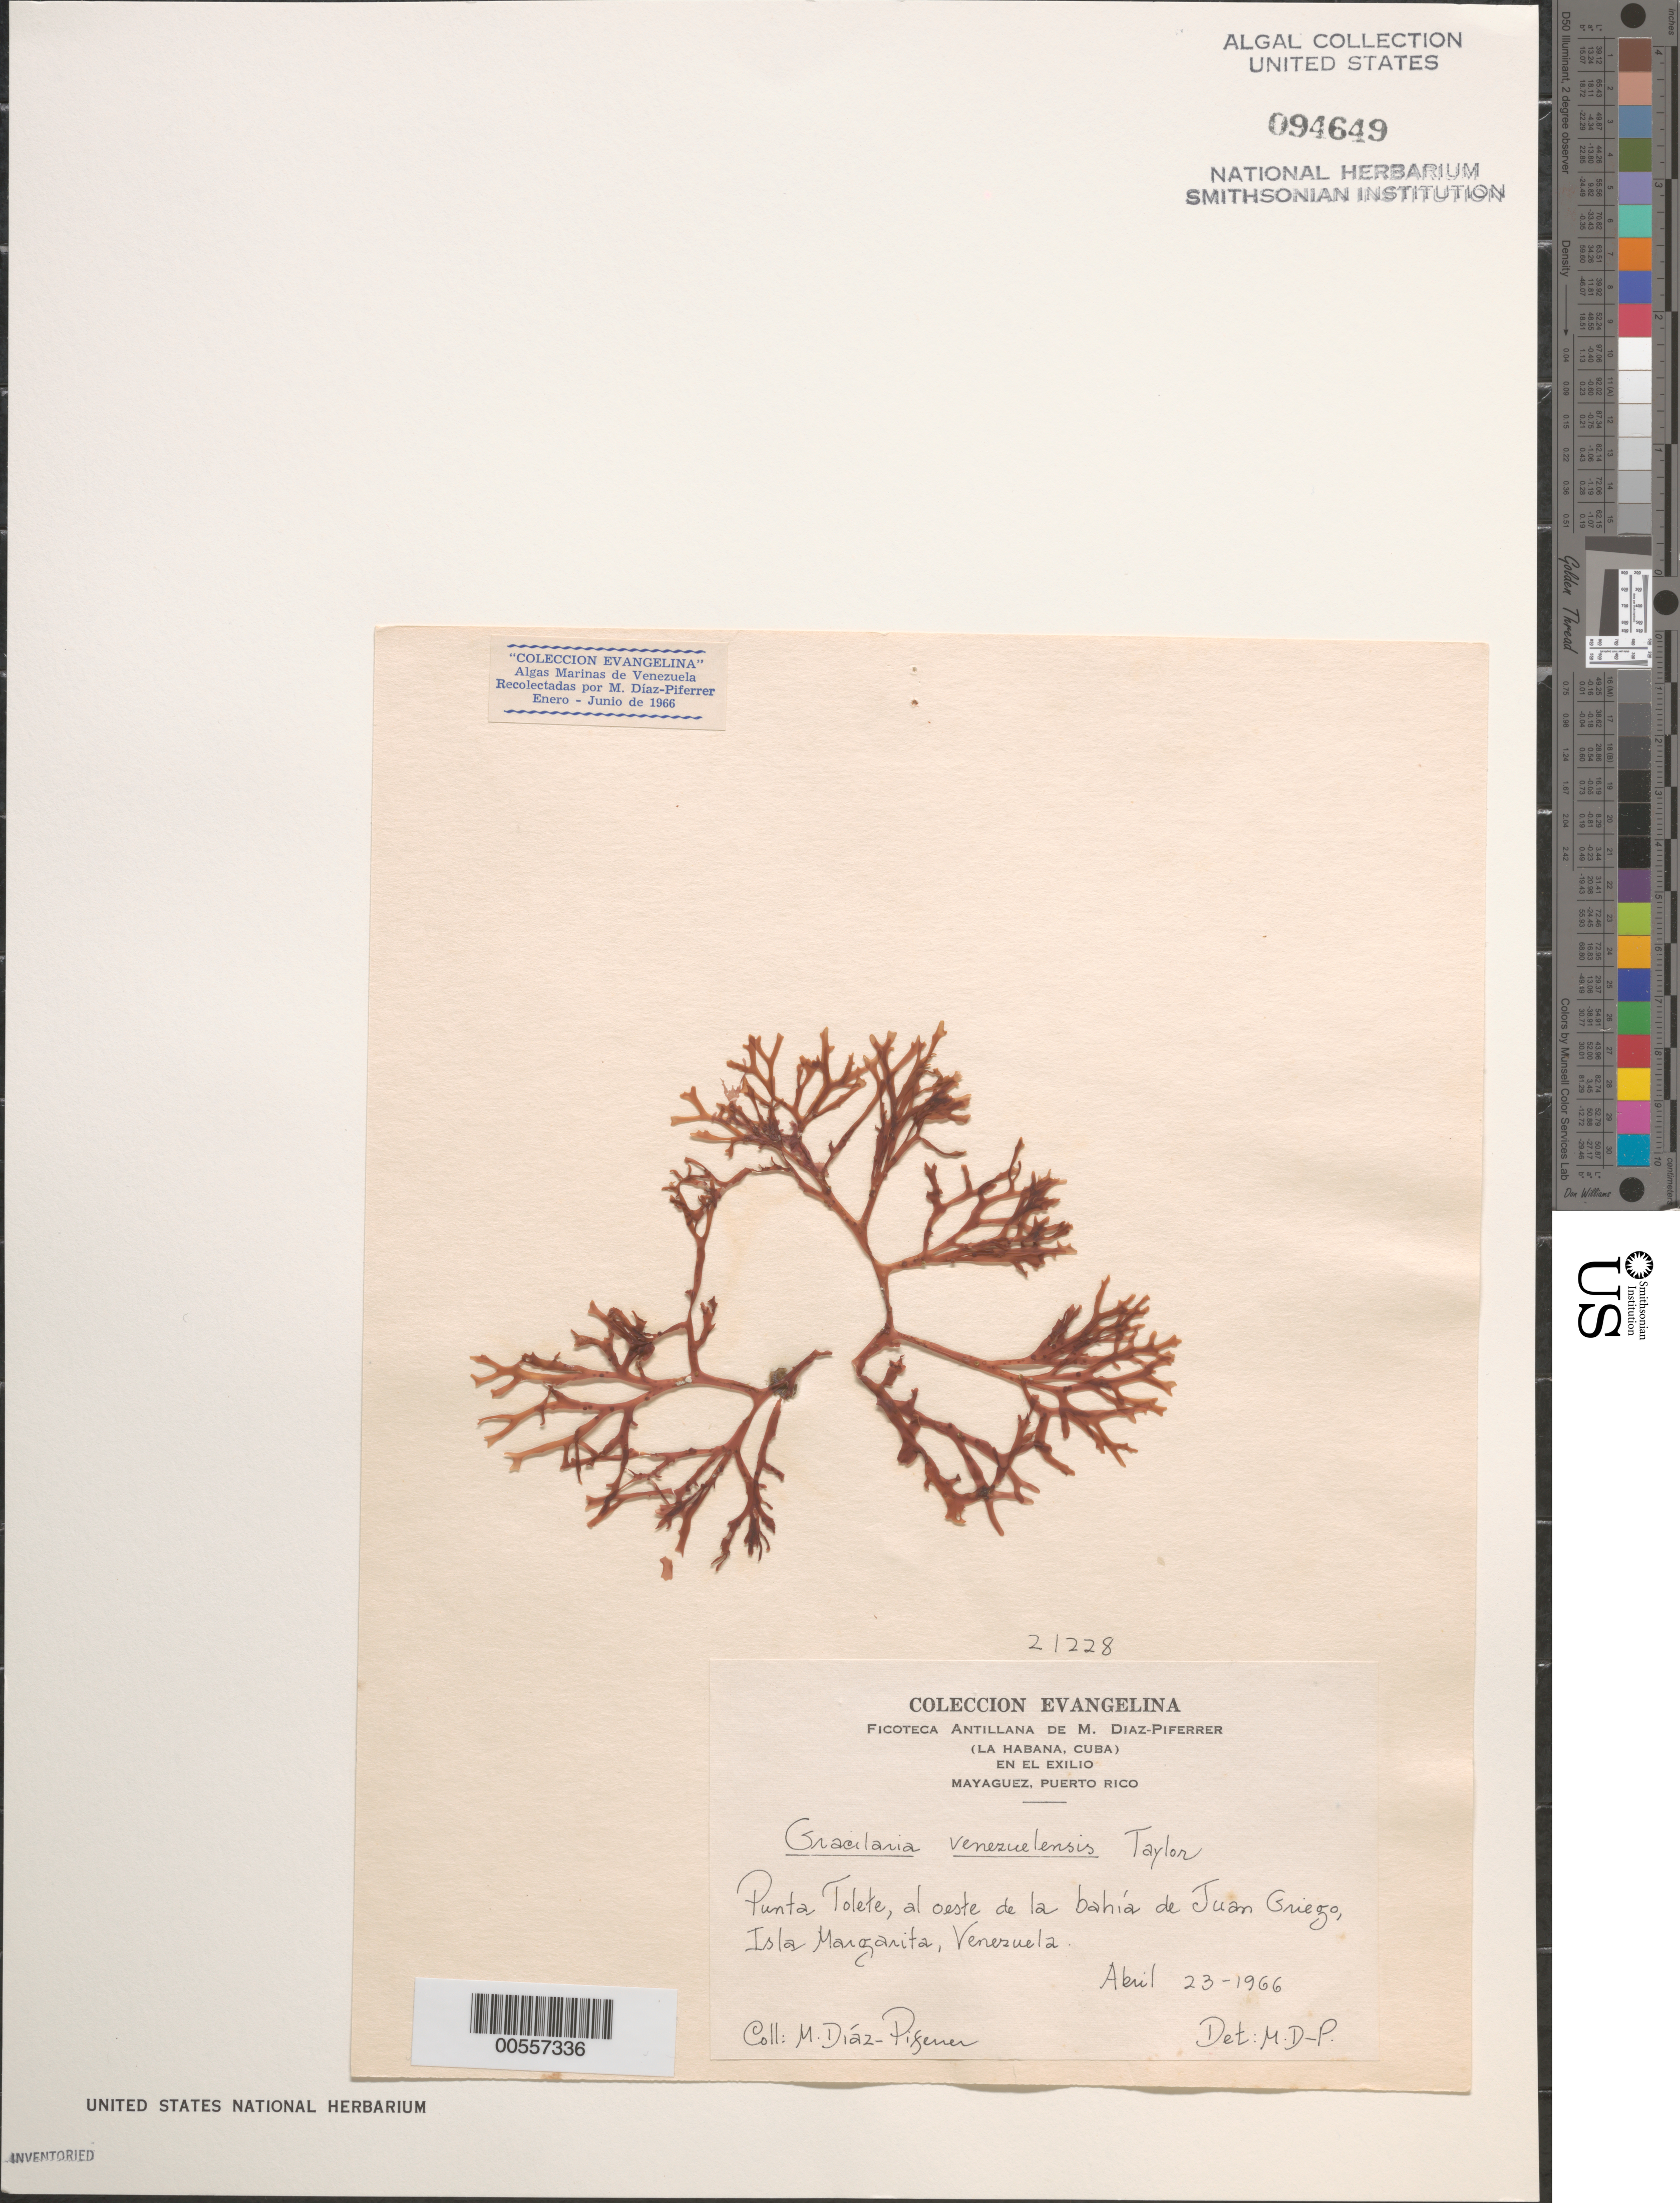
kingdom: Plantae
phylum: Rhodophyta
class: Florideophyceae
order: Gracilariales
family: Gracilariaceae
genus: Gracilaria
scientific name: Gracilaria venezuelensis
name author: W.R. Taylor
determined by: Diaz-Piferrer, M.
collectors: M. Diaz-Piferrer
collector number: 21228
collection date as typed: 23 Apr 1966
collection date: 1966-04-23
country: Venezuela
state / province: Nueva Esparta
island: Margarita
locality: Isla margarita, punta tolete, west of bahia de juan griego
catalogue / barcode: US 94649